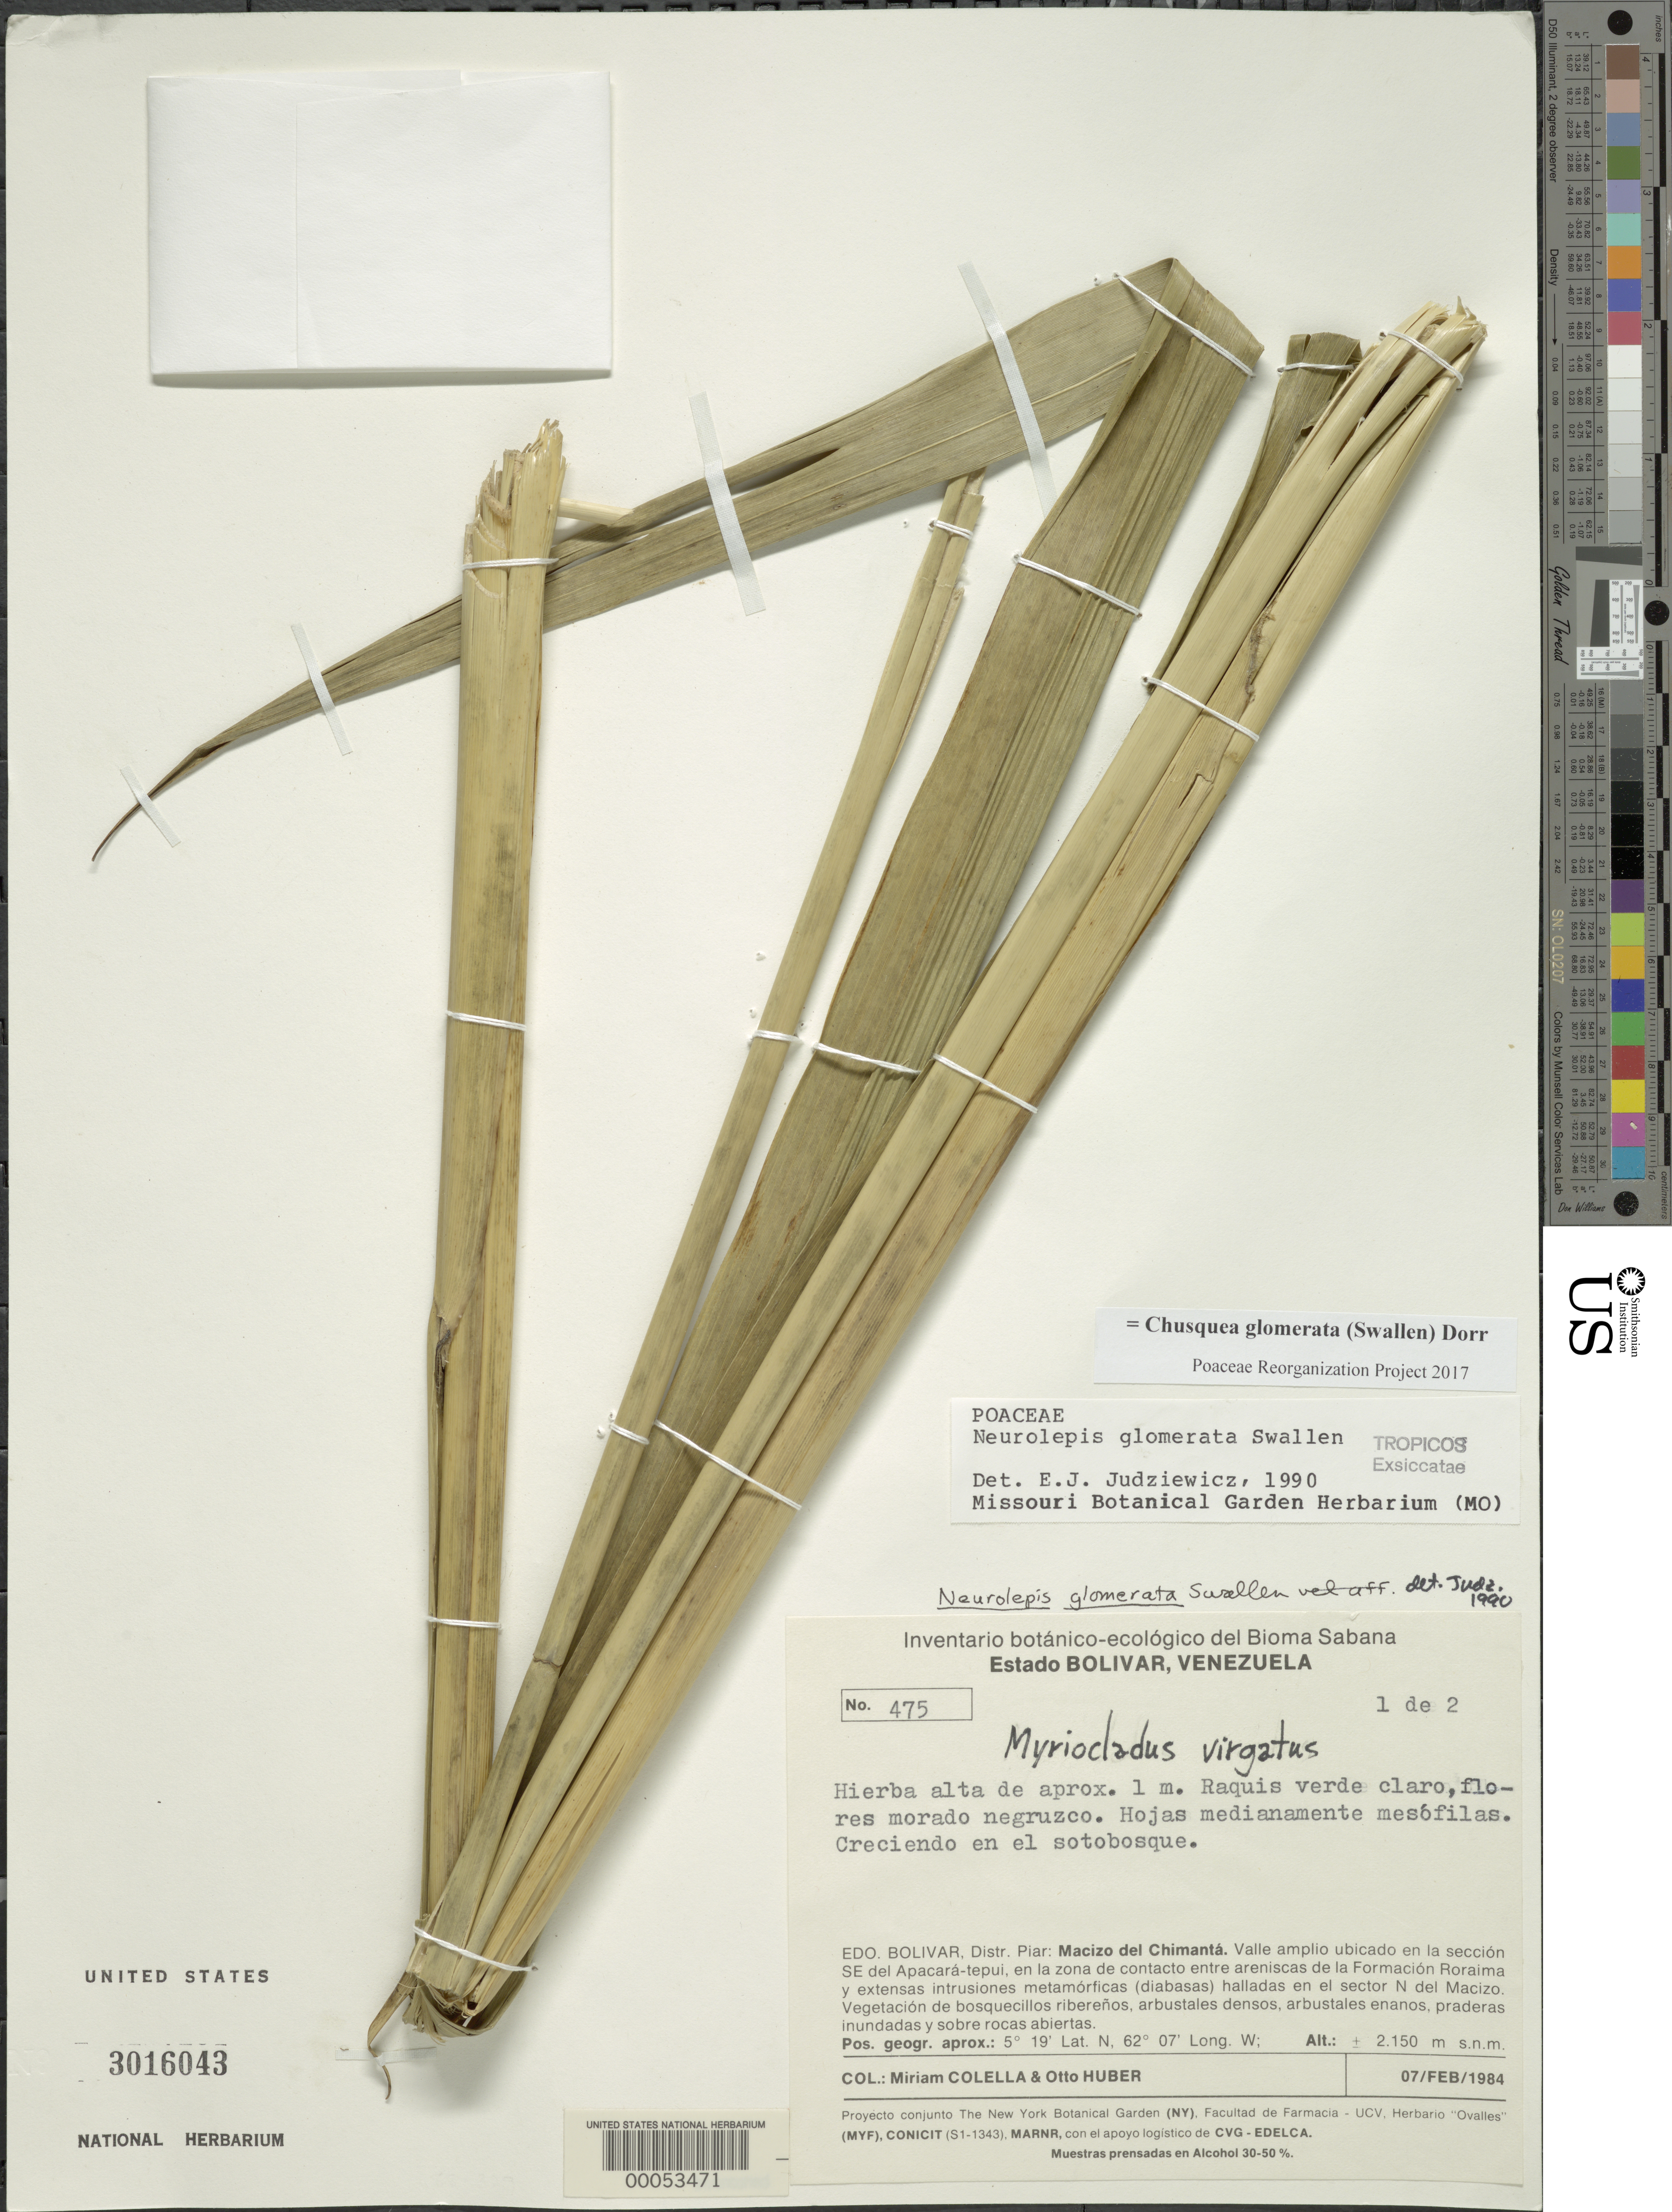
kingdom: Plantae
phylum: Tracheophyta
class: Liliopsida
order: Poales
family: Poaceae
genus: Chusquea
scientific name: Chusquea glomerata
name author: (Swallen) Dorr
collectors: M. Colella & O. Huber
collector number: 475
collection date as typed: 07 Feb 1984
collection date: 1984-02-07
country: Venezuela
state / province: Bolivar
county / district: Piar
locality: Macizo del chimanta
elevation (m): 2150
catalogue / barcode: US 3016043